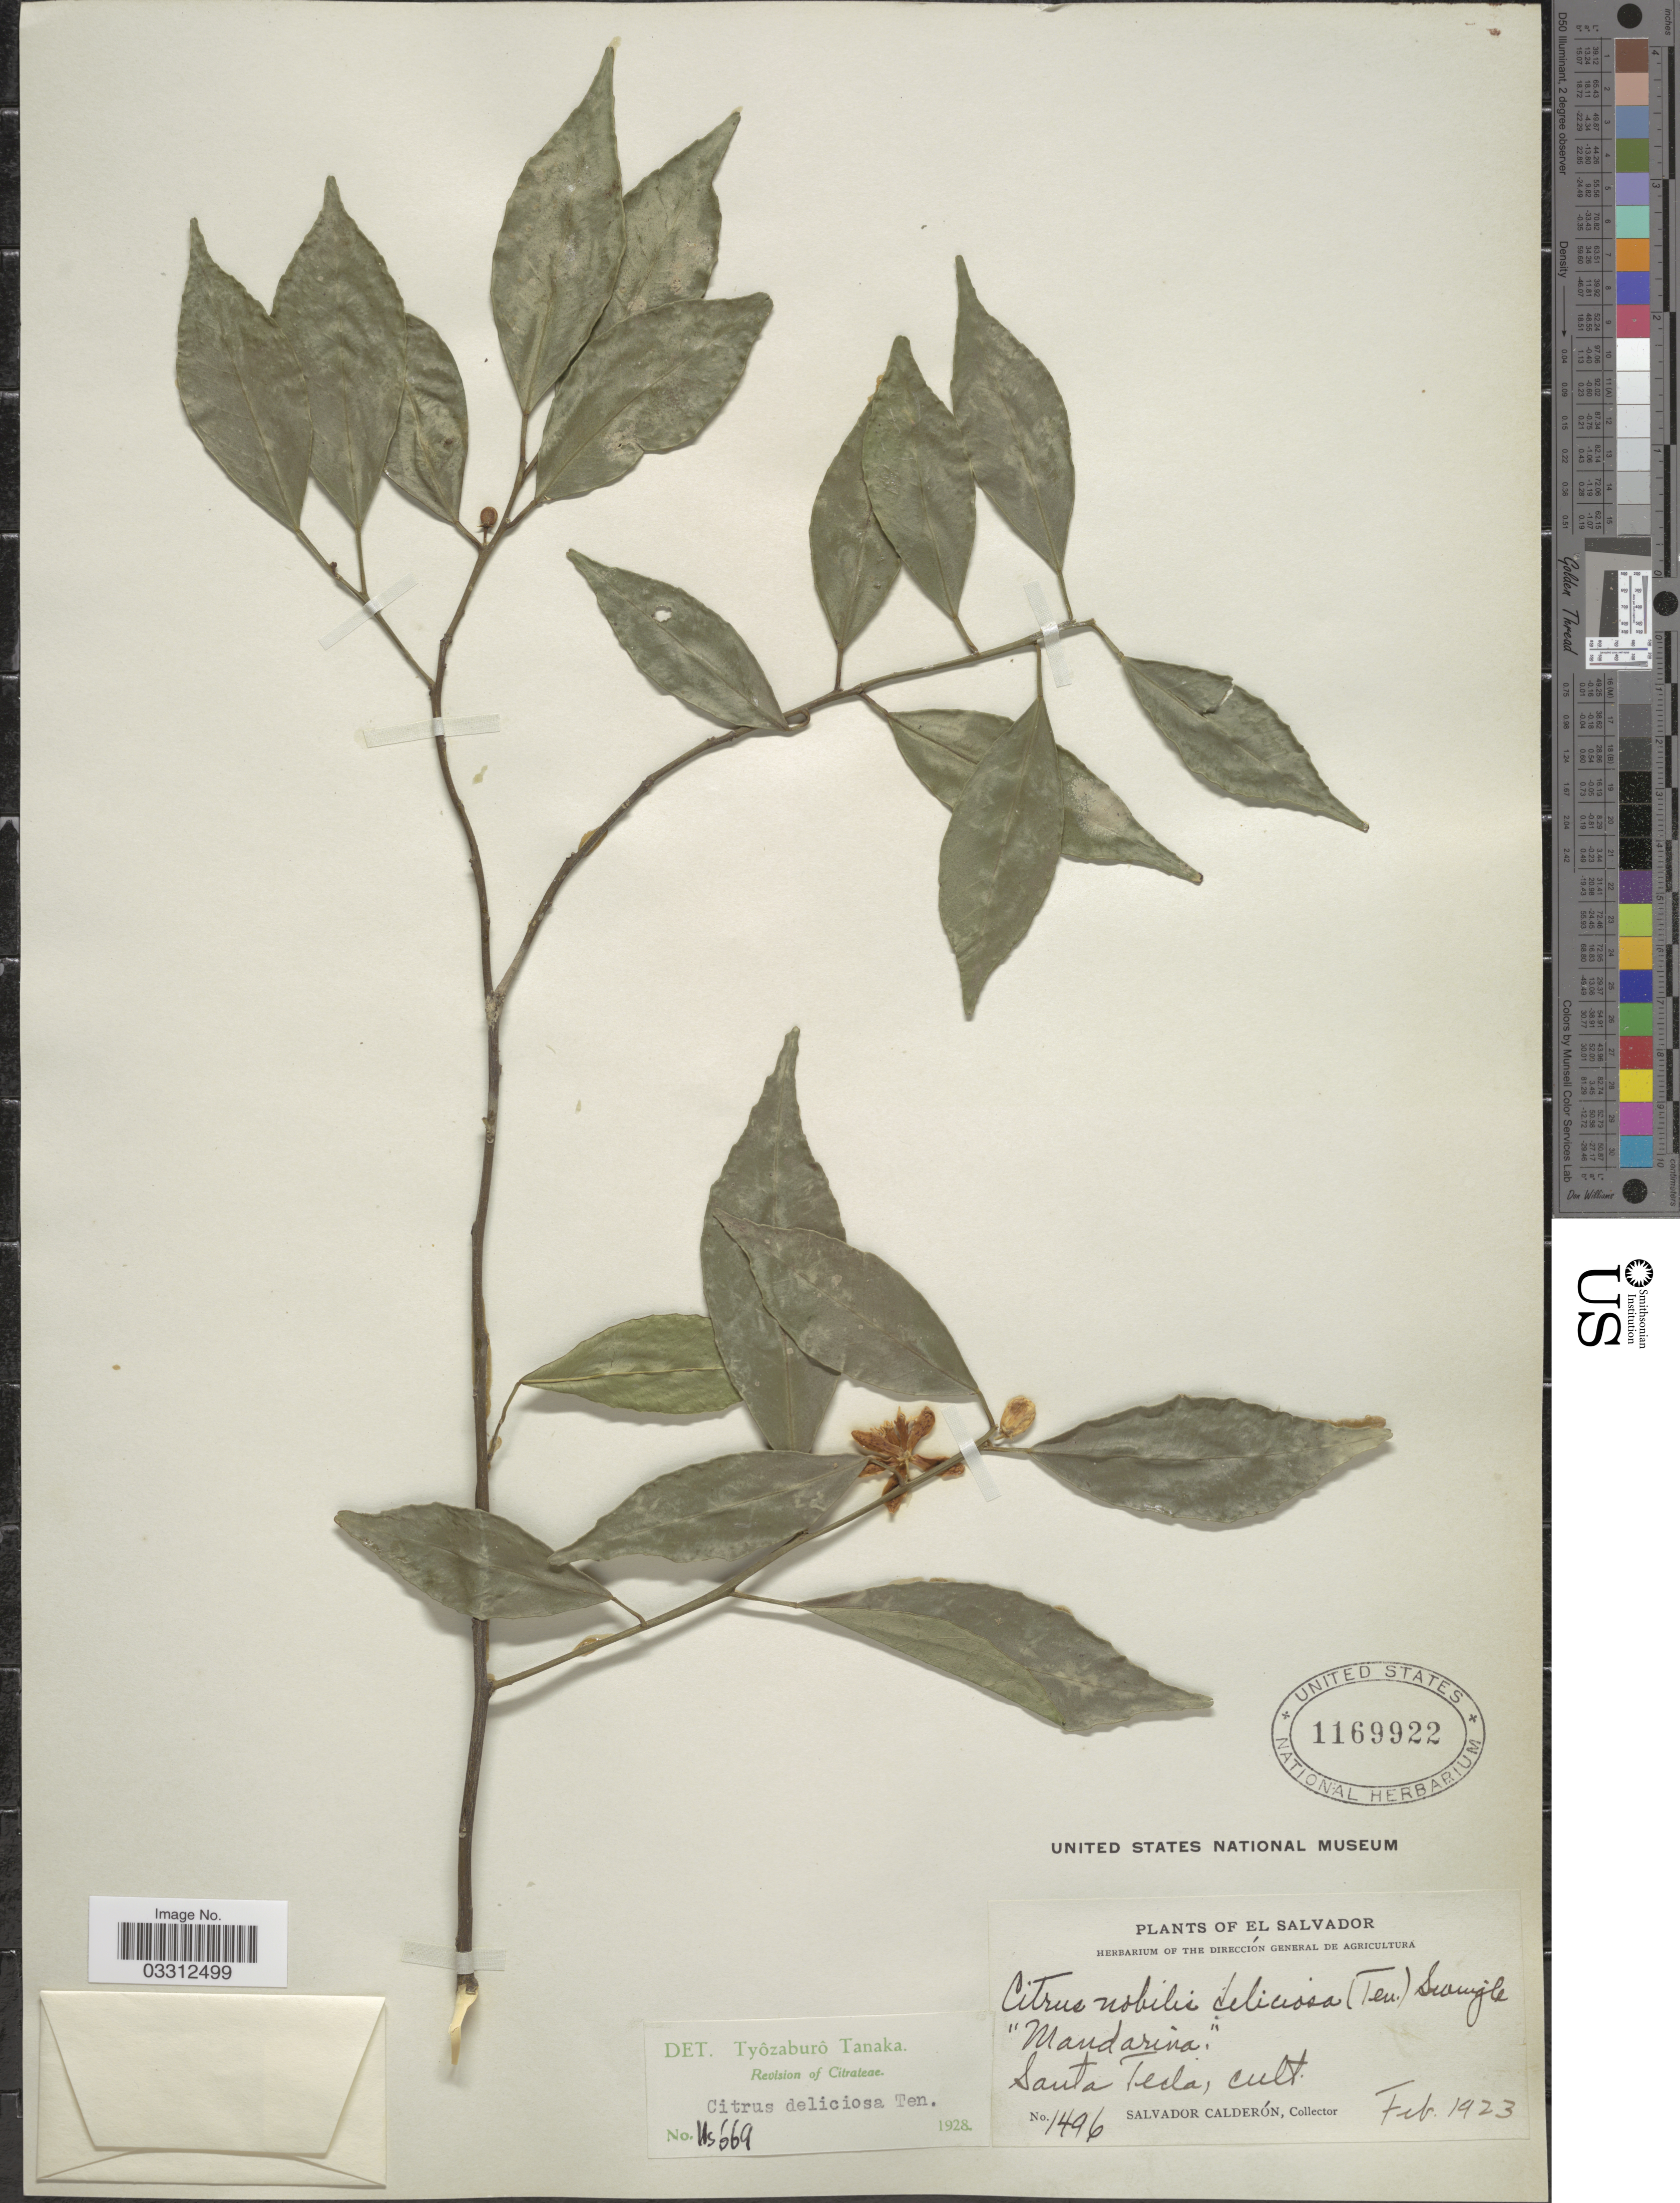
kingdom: Plantae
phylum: Tracheophyta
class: Magnoliopsida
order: Sapindales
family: Rutaceae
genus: Citrus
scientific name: Citrus deliciosa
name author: Ten.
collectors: S. Calderón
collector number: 1496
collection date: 1923-02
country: El Salvador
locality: Santa Tecla.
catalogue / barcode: US 1169922